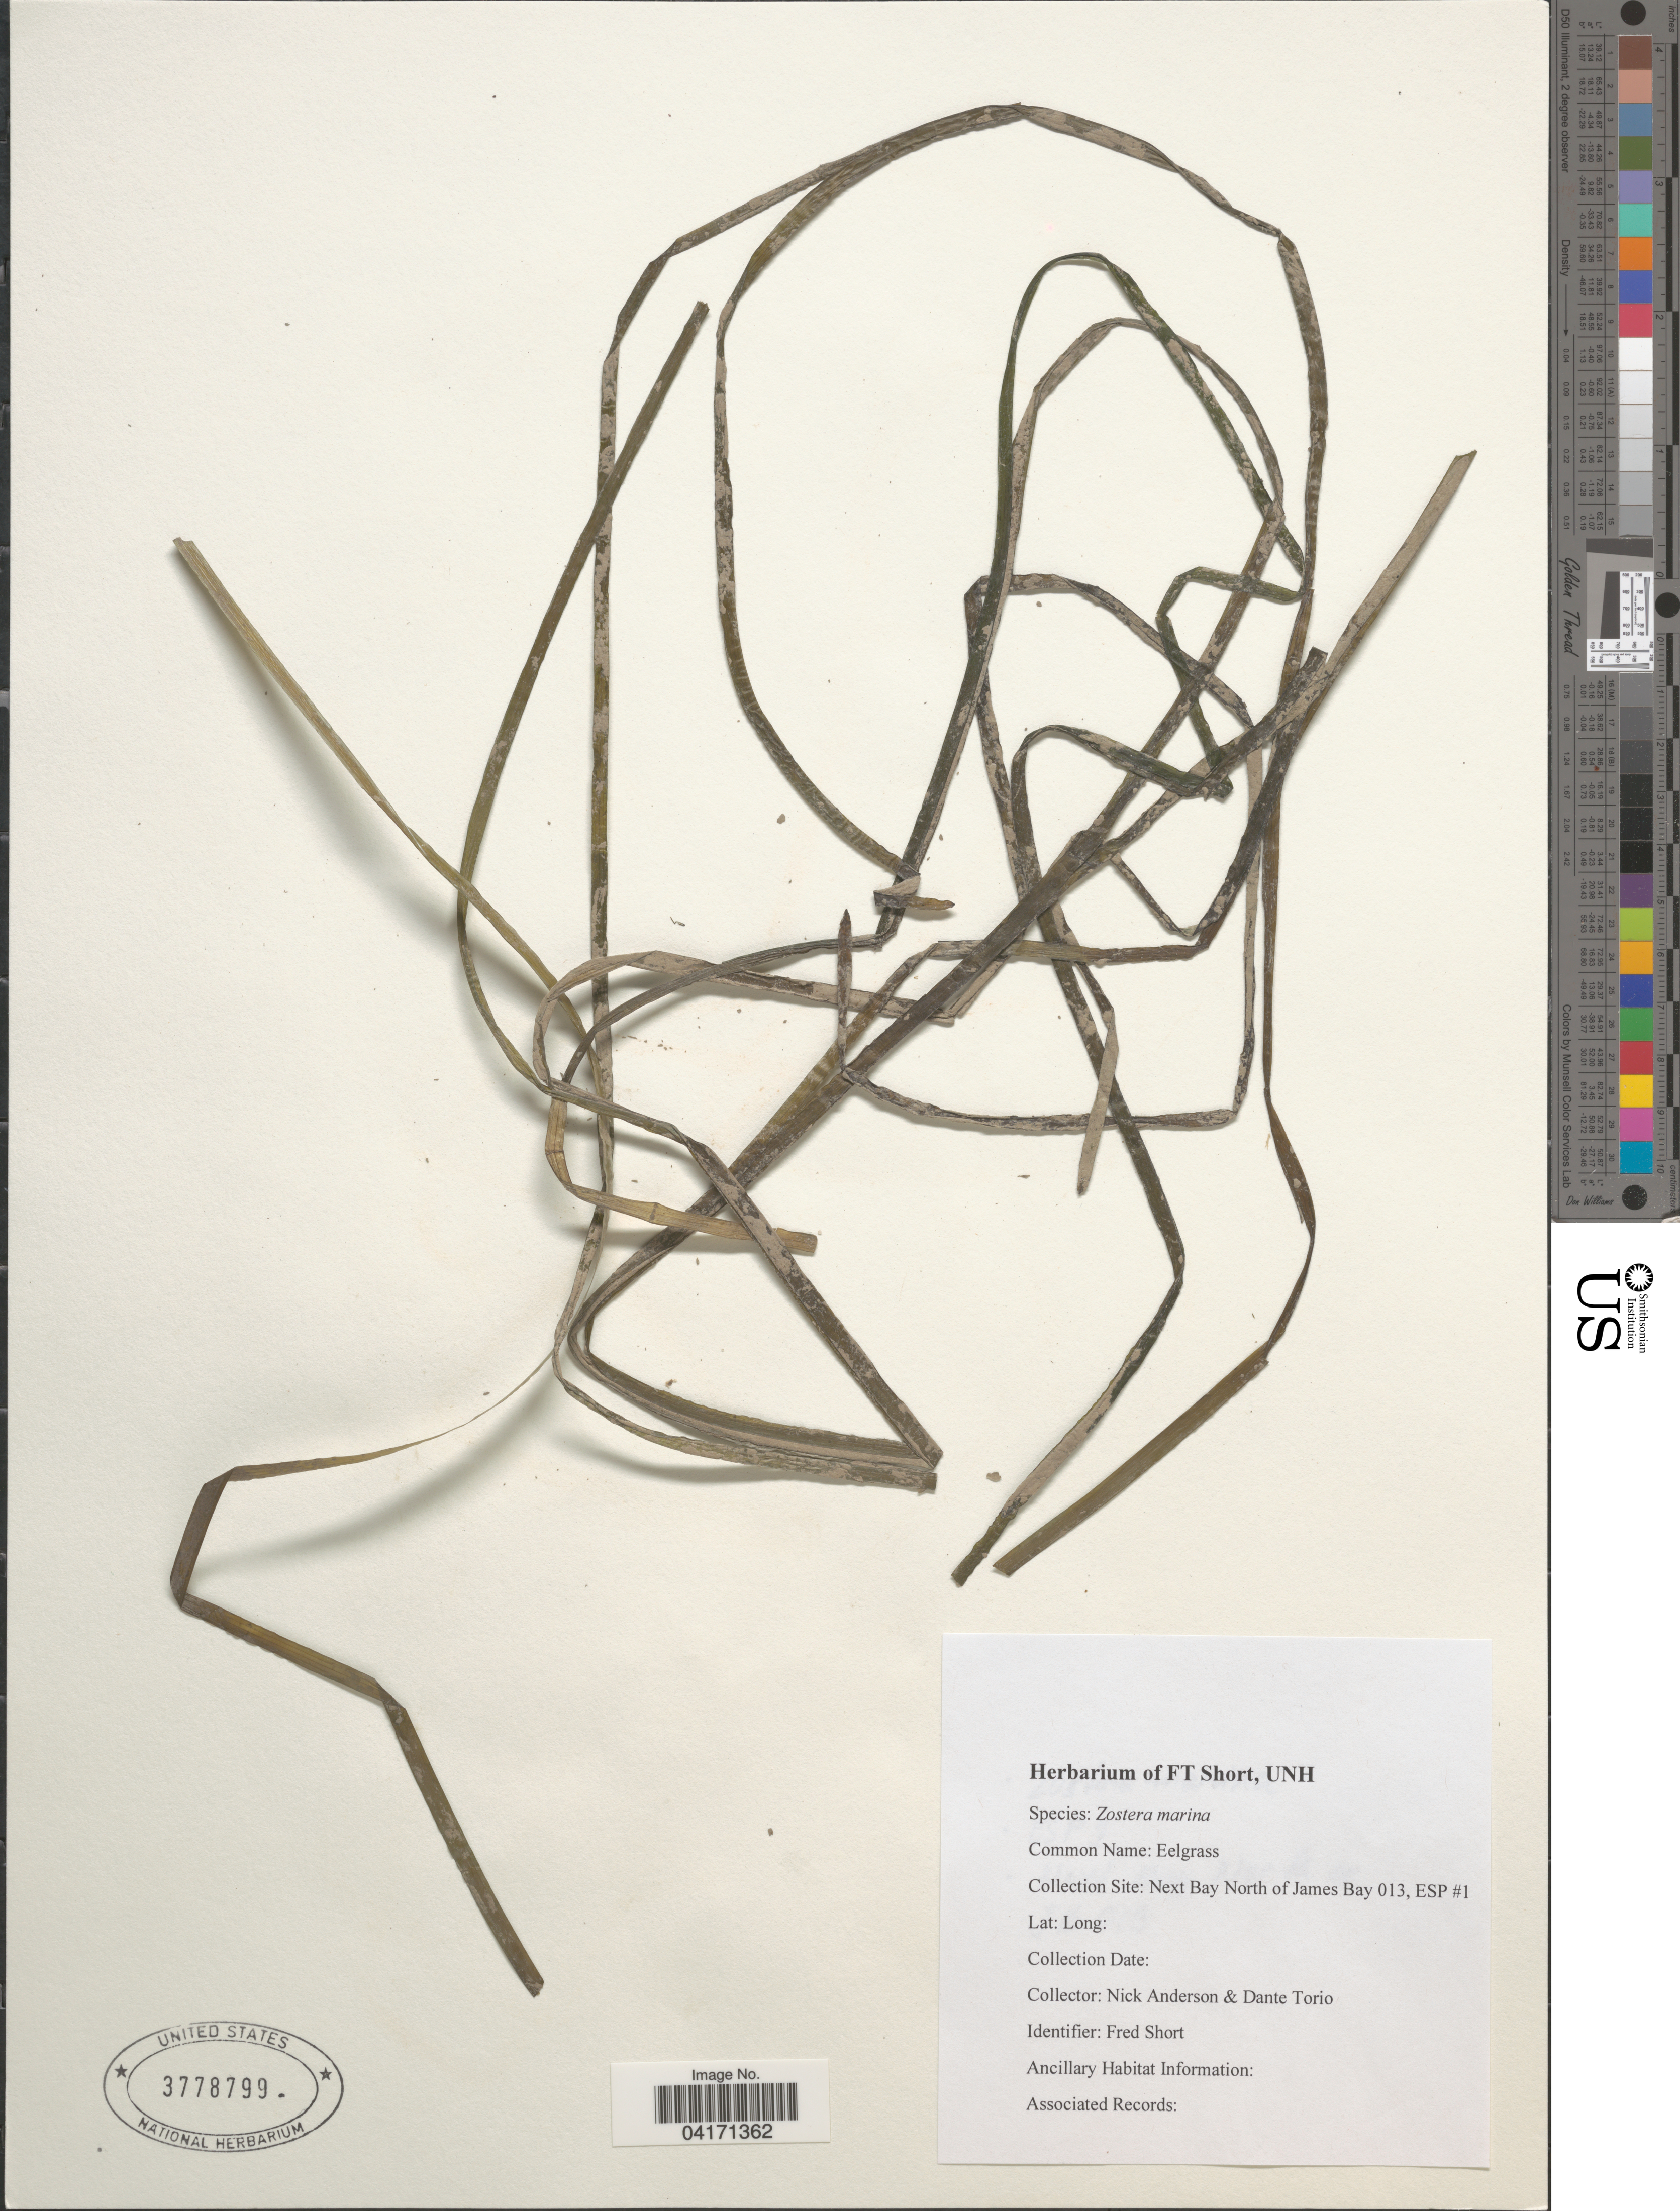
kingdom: Plantae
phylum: Tracheophyta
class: Liliopsida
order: Alismatales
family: Zosteraceae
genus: Zostera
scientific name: Zostera marina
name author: L.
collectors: N. Anderson & D. Torio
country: Canada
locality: Next Bay North of James Bay 013, ESP #1.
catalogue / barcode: US 3778799